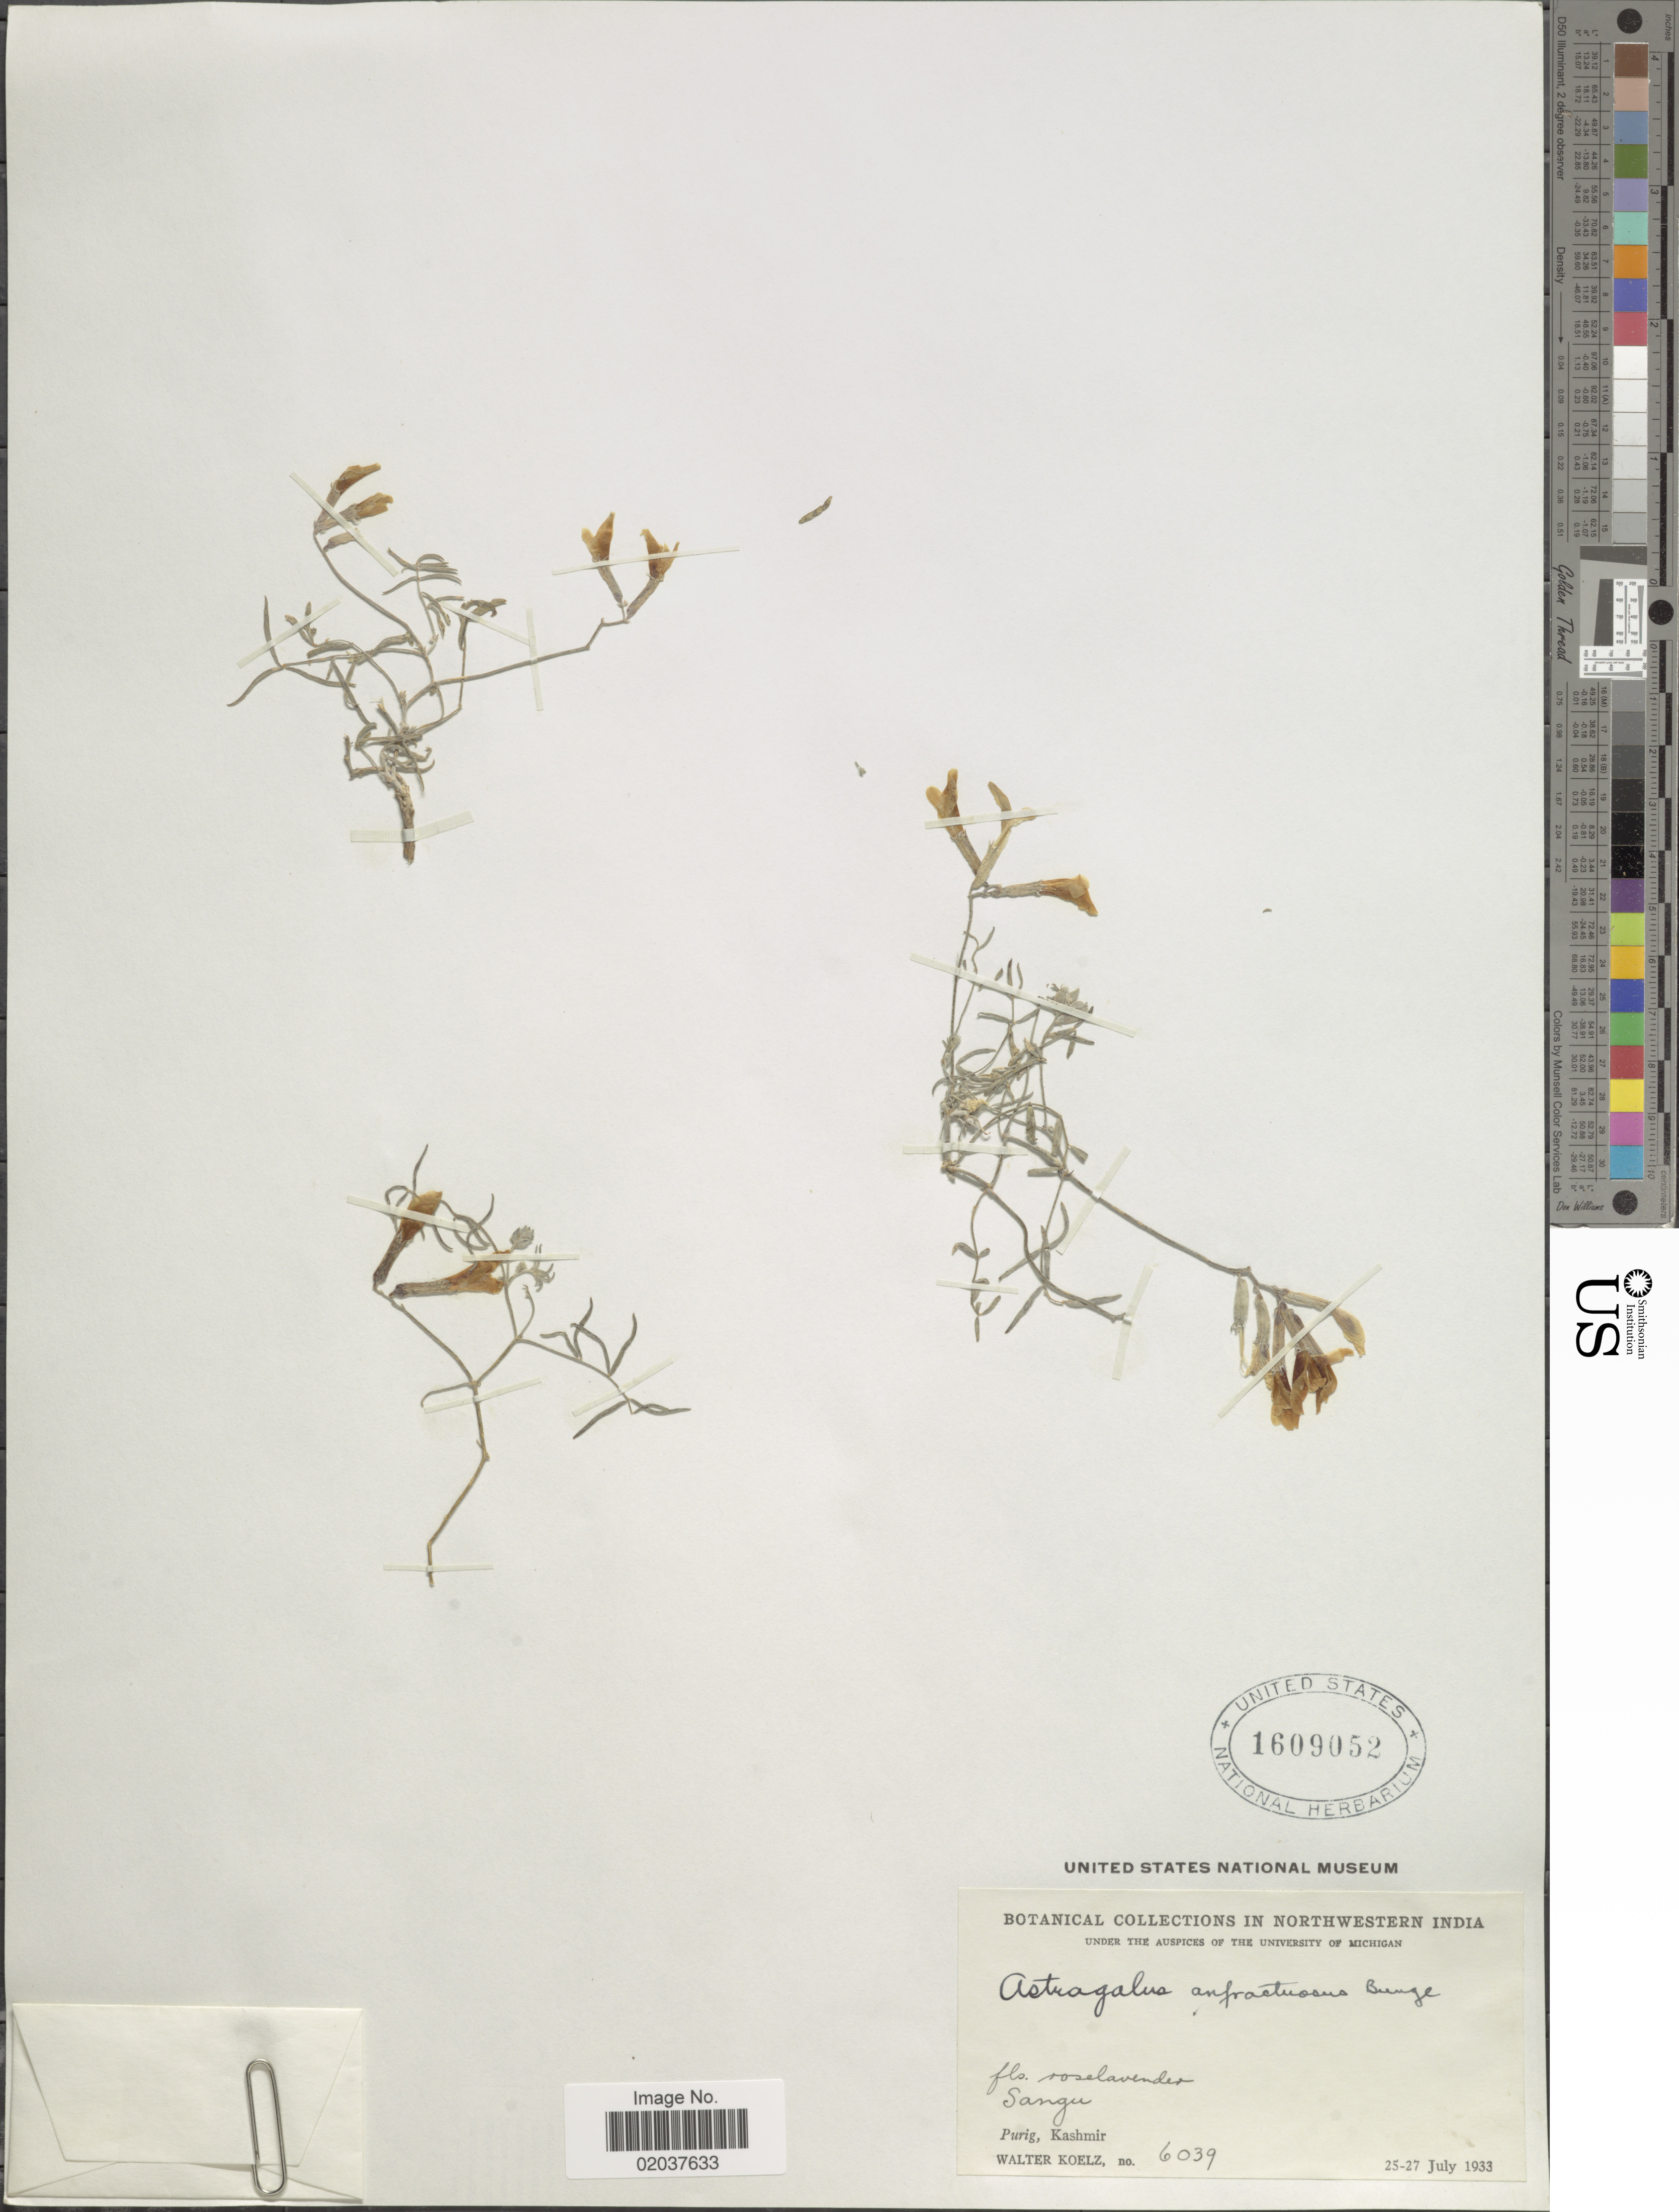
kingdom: Plantae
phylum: Tracheophyta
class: Magnoliopsida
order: Fabales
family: Fabaceae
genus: Astragalus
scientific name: Astragalus anfractuosus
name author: Bunge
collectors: W. N. Koelz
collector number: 6039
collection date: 1933-07-25/1933-07-27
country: India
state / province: Jammu and Kashmir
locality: Sangu, Purig, Kashmir, Northwestern India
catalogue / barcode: US 1609052